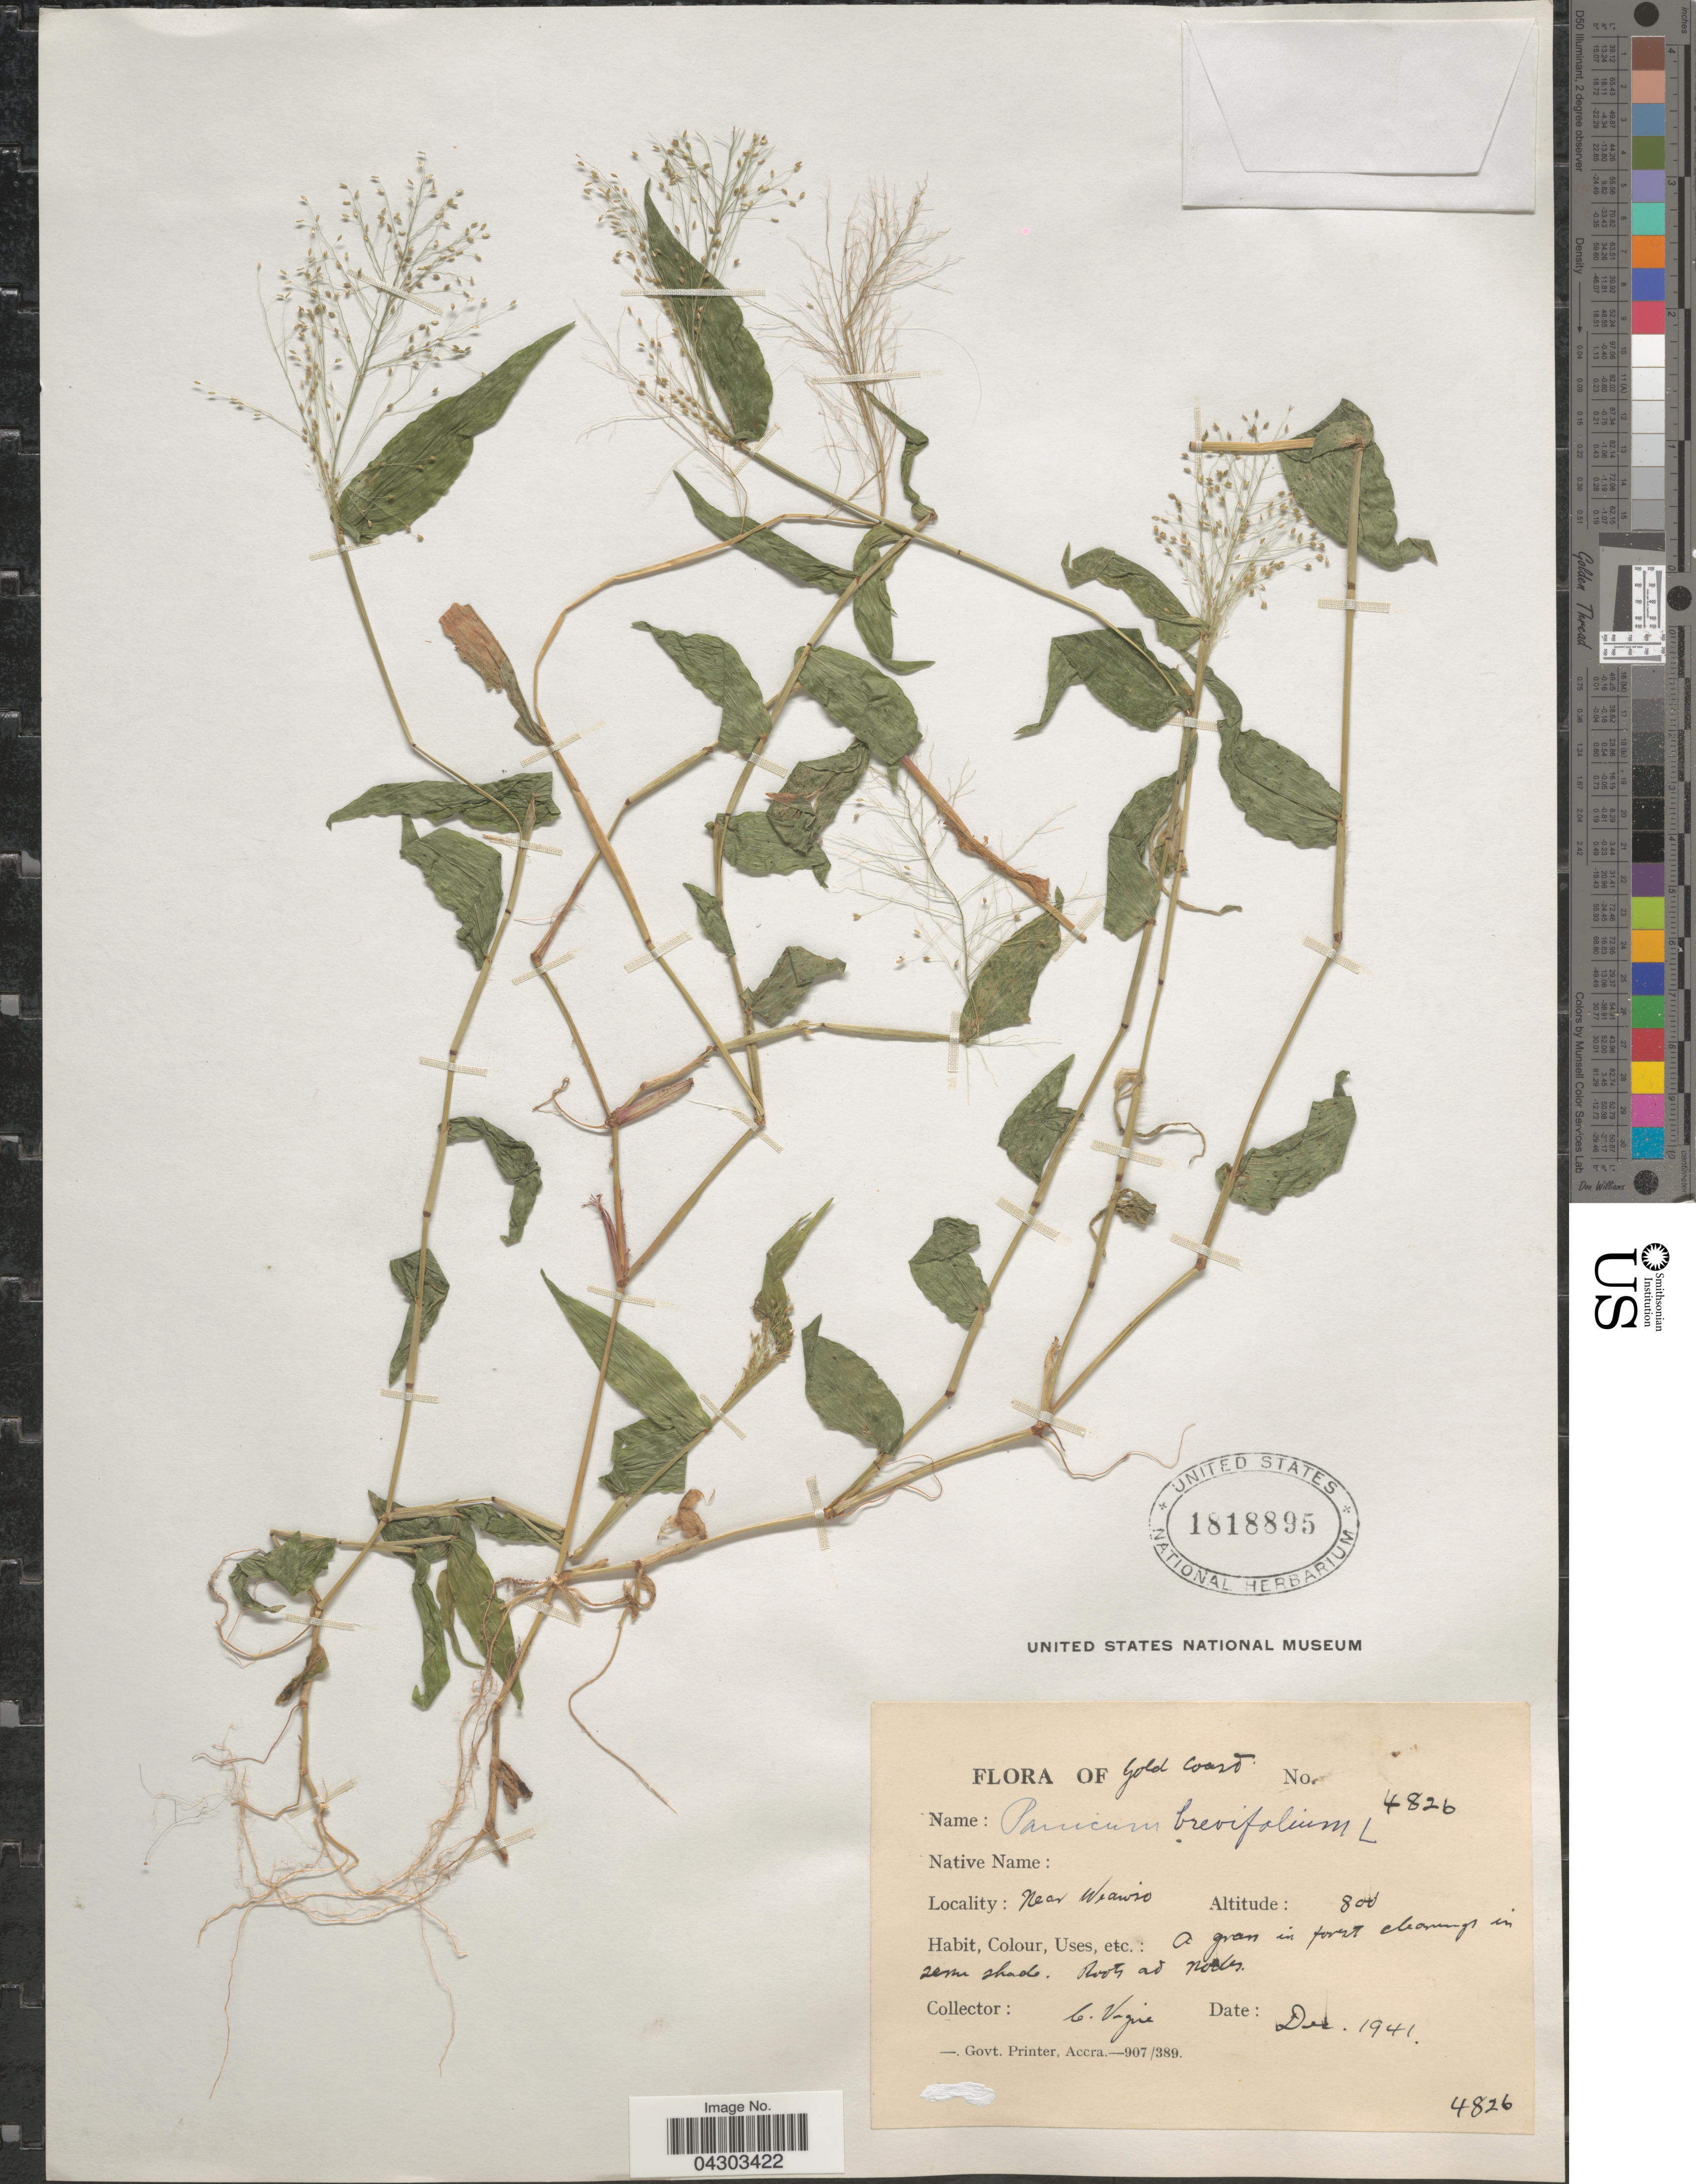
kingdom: Plantae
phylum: Tracheophyta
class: Liliopsida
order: Poales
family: Poaceae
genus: Panicum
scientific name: Panicum brevifolium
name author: L.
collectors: C. Vigne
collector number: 4826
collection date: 1941-12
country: Ghana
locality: Gold Coast. Near Wiawso.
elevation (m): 244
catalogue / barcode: US 1818895